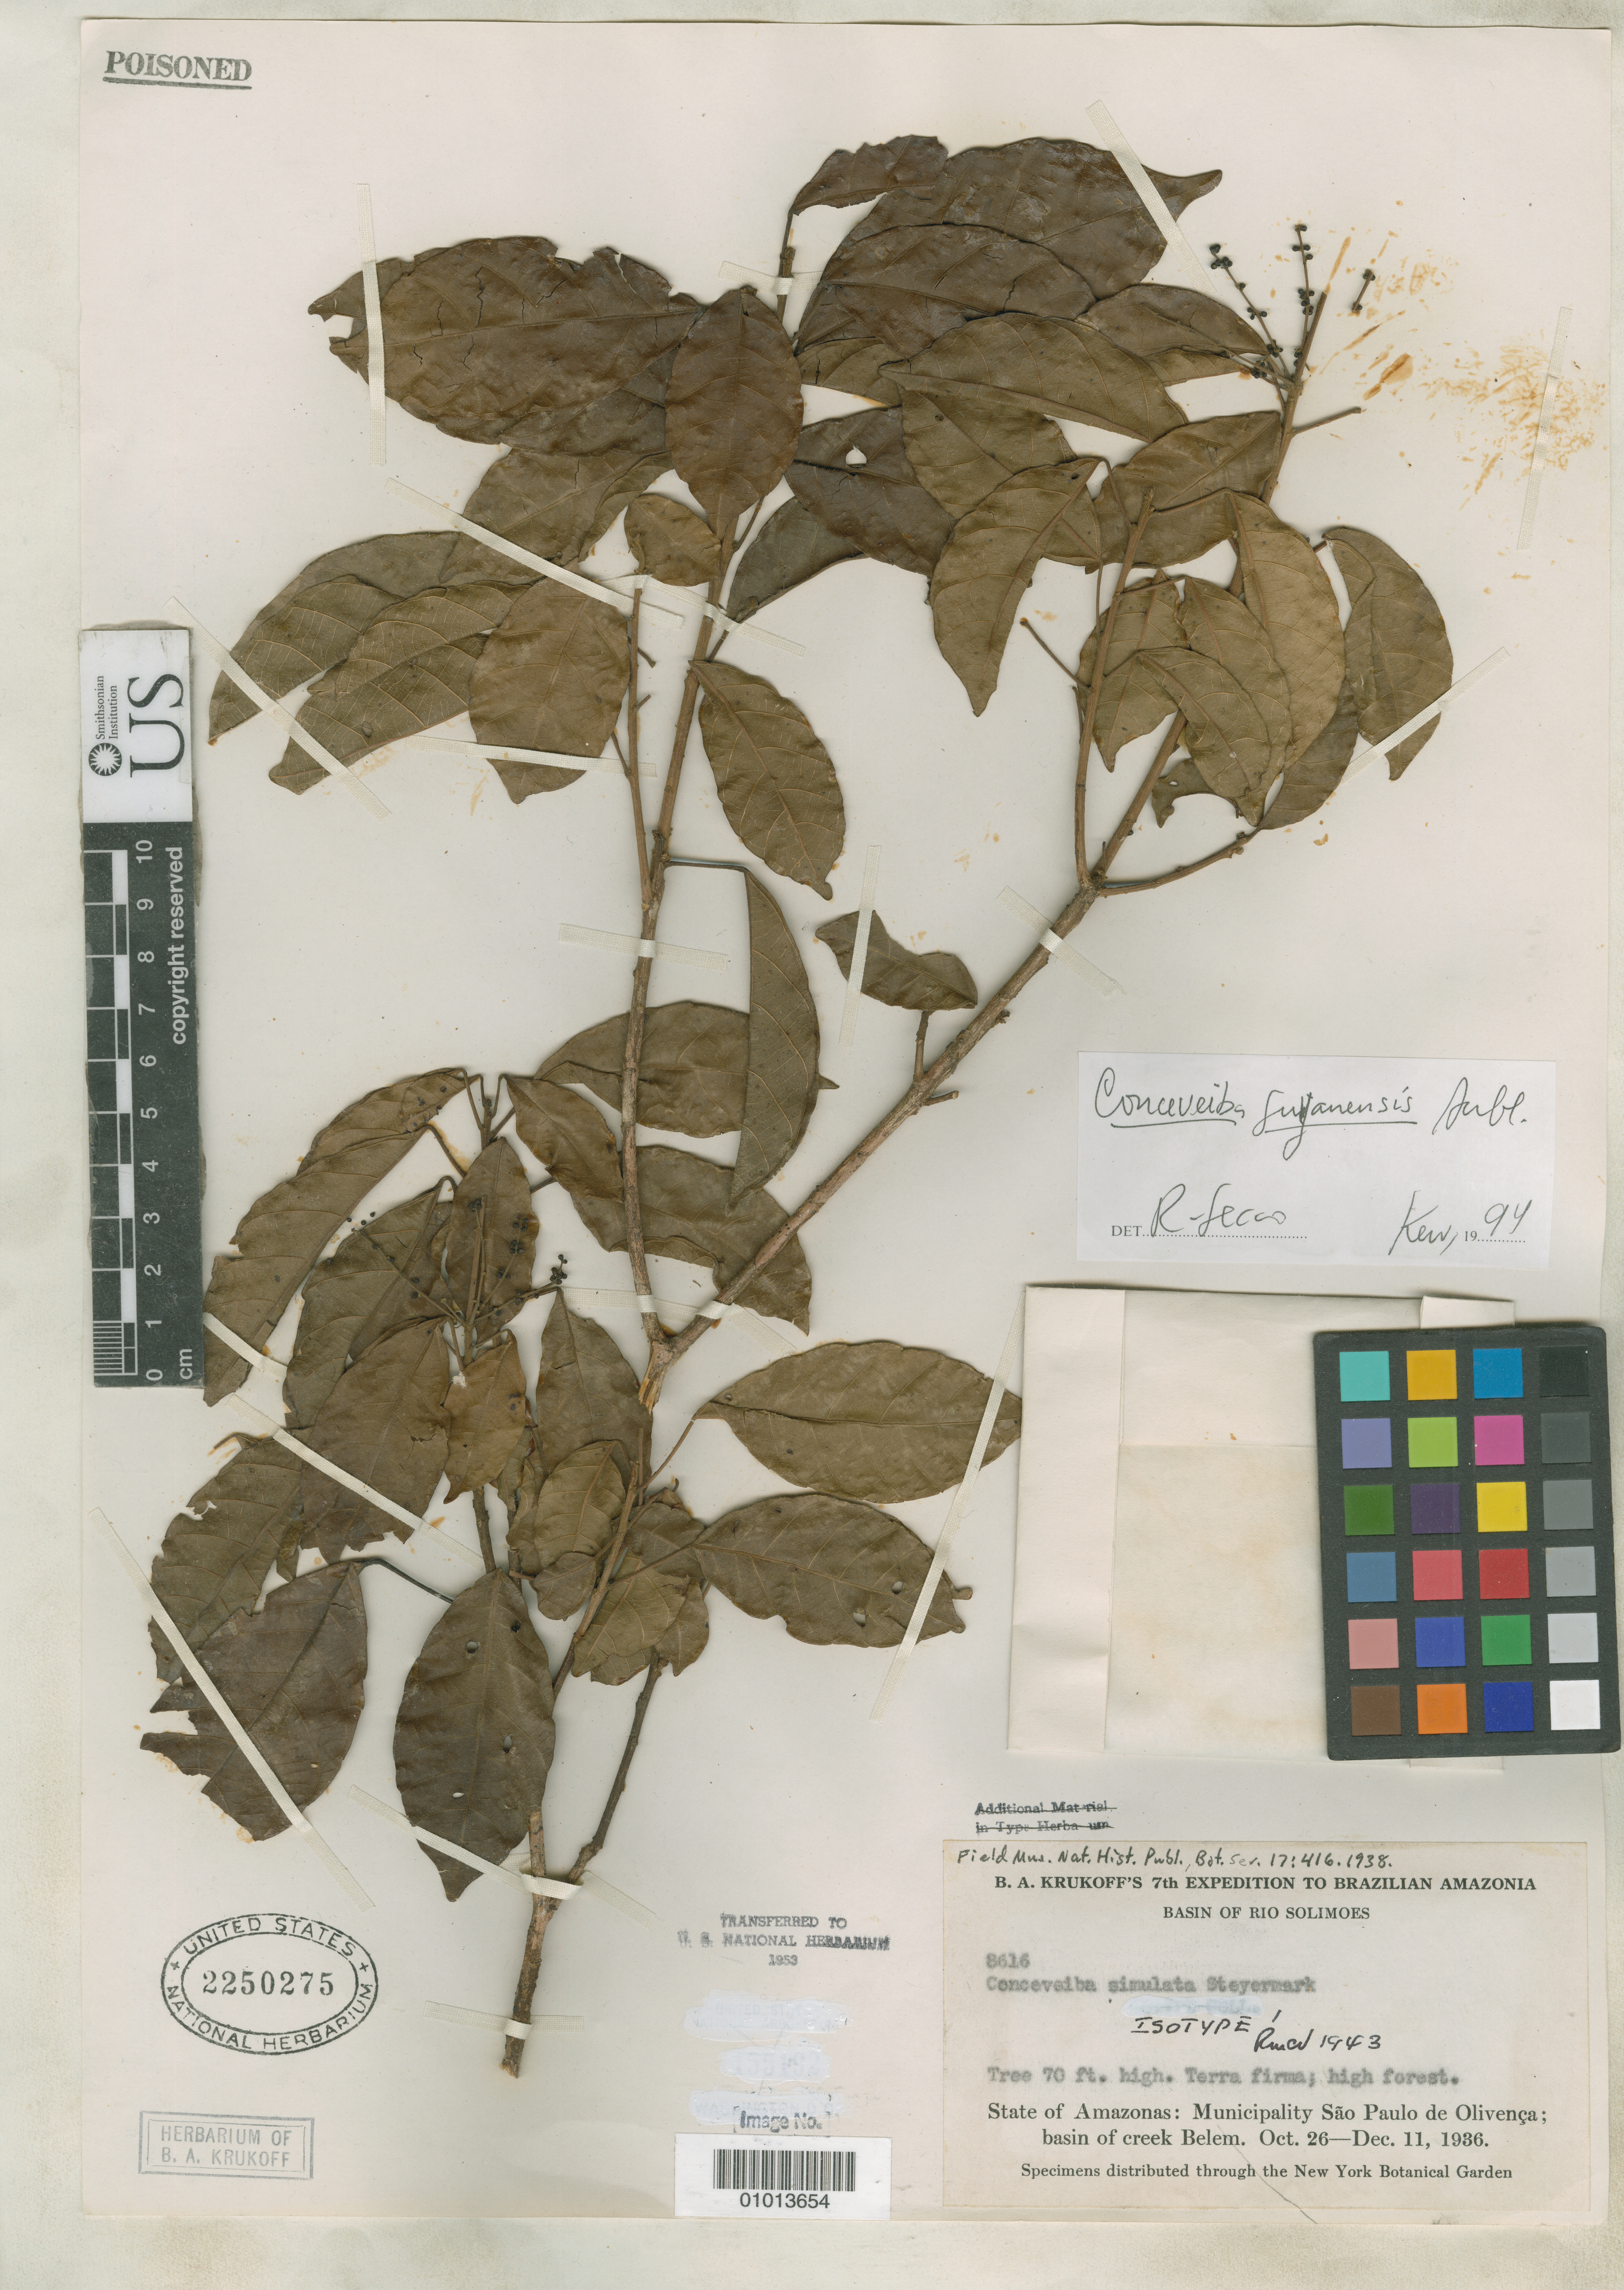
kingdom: Plantae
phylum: Tracheophyta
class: Magnoliopsida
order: Malpighiales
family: Euphorbiaceae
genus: Conceveiba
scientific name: Conceveiba simulata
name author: Steyerm.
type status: Isotype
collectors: B. A. Krukoff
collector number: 8616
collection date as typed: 26 Oct 1936 to 11 Dec 1936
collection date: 1936-10-26/1936-12-11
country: Brazil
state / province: Amazonas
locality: Sao Paulo de Olivenca. Basin of creek Belem, basin of Rio Solimoes.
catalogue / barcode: US 2250275